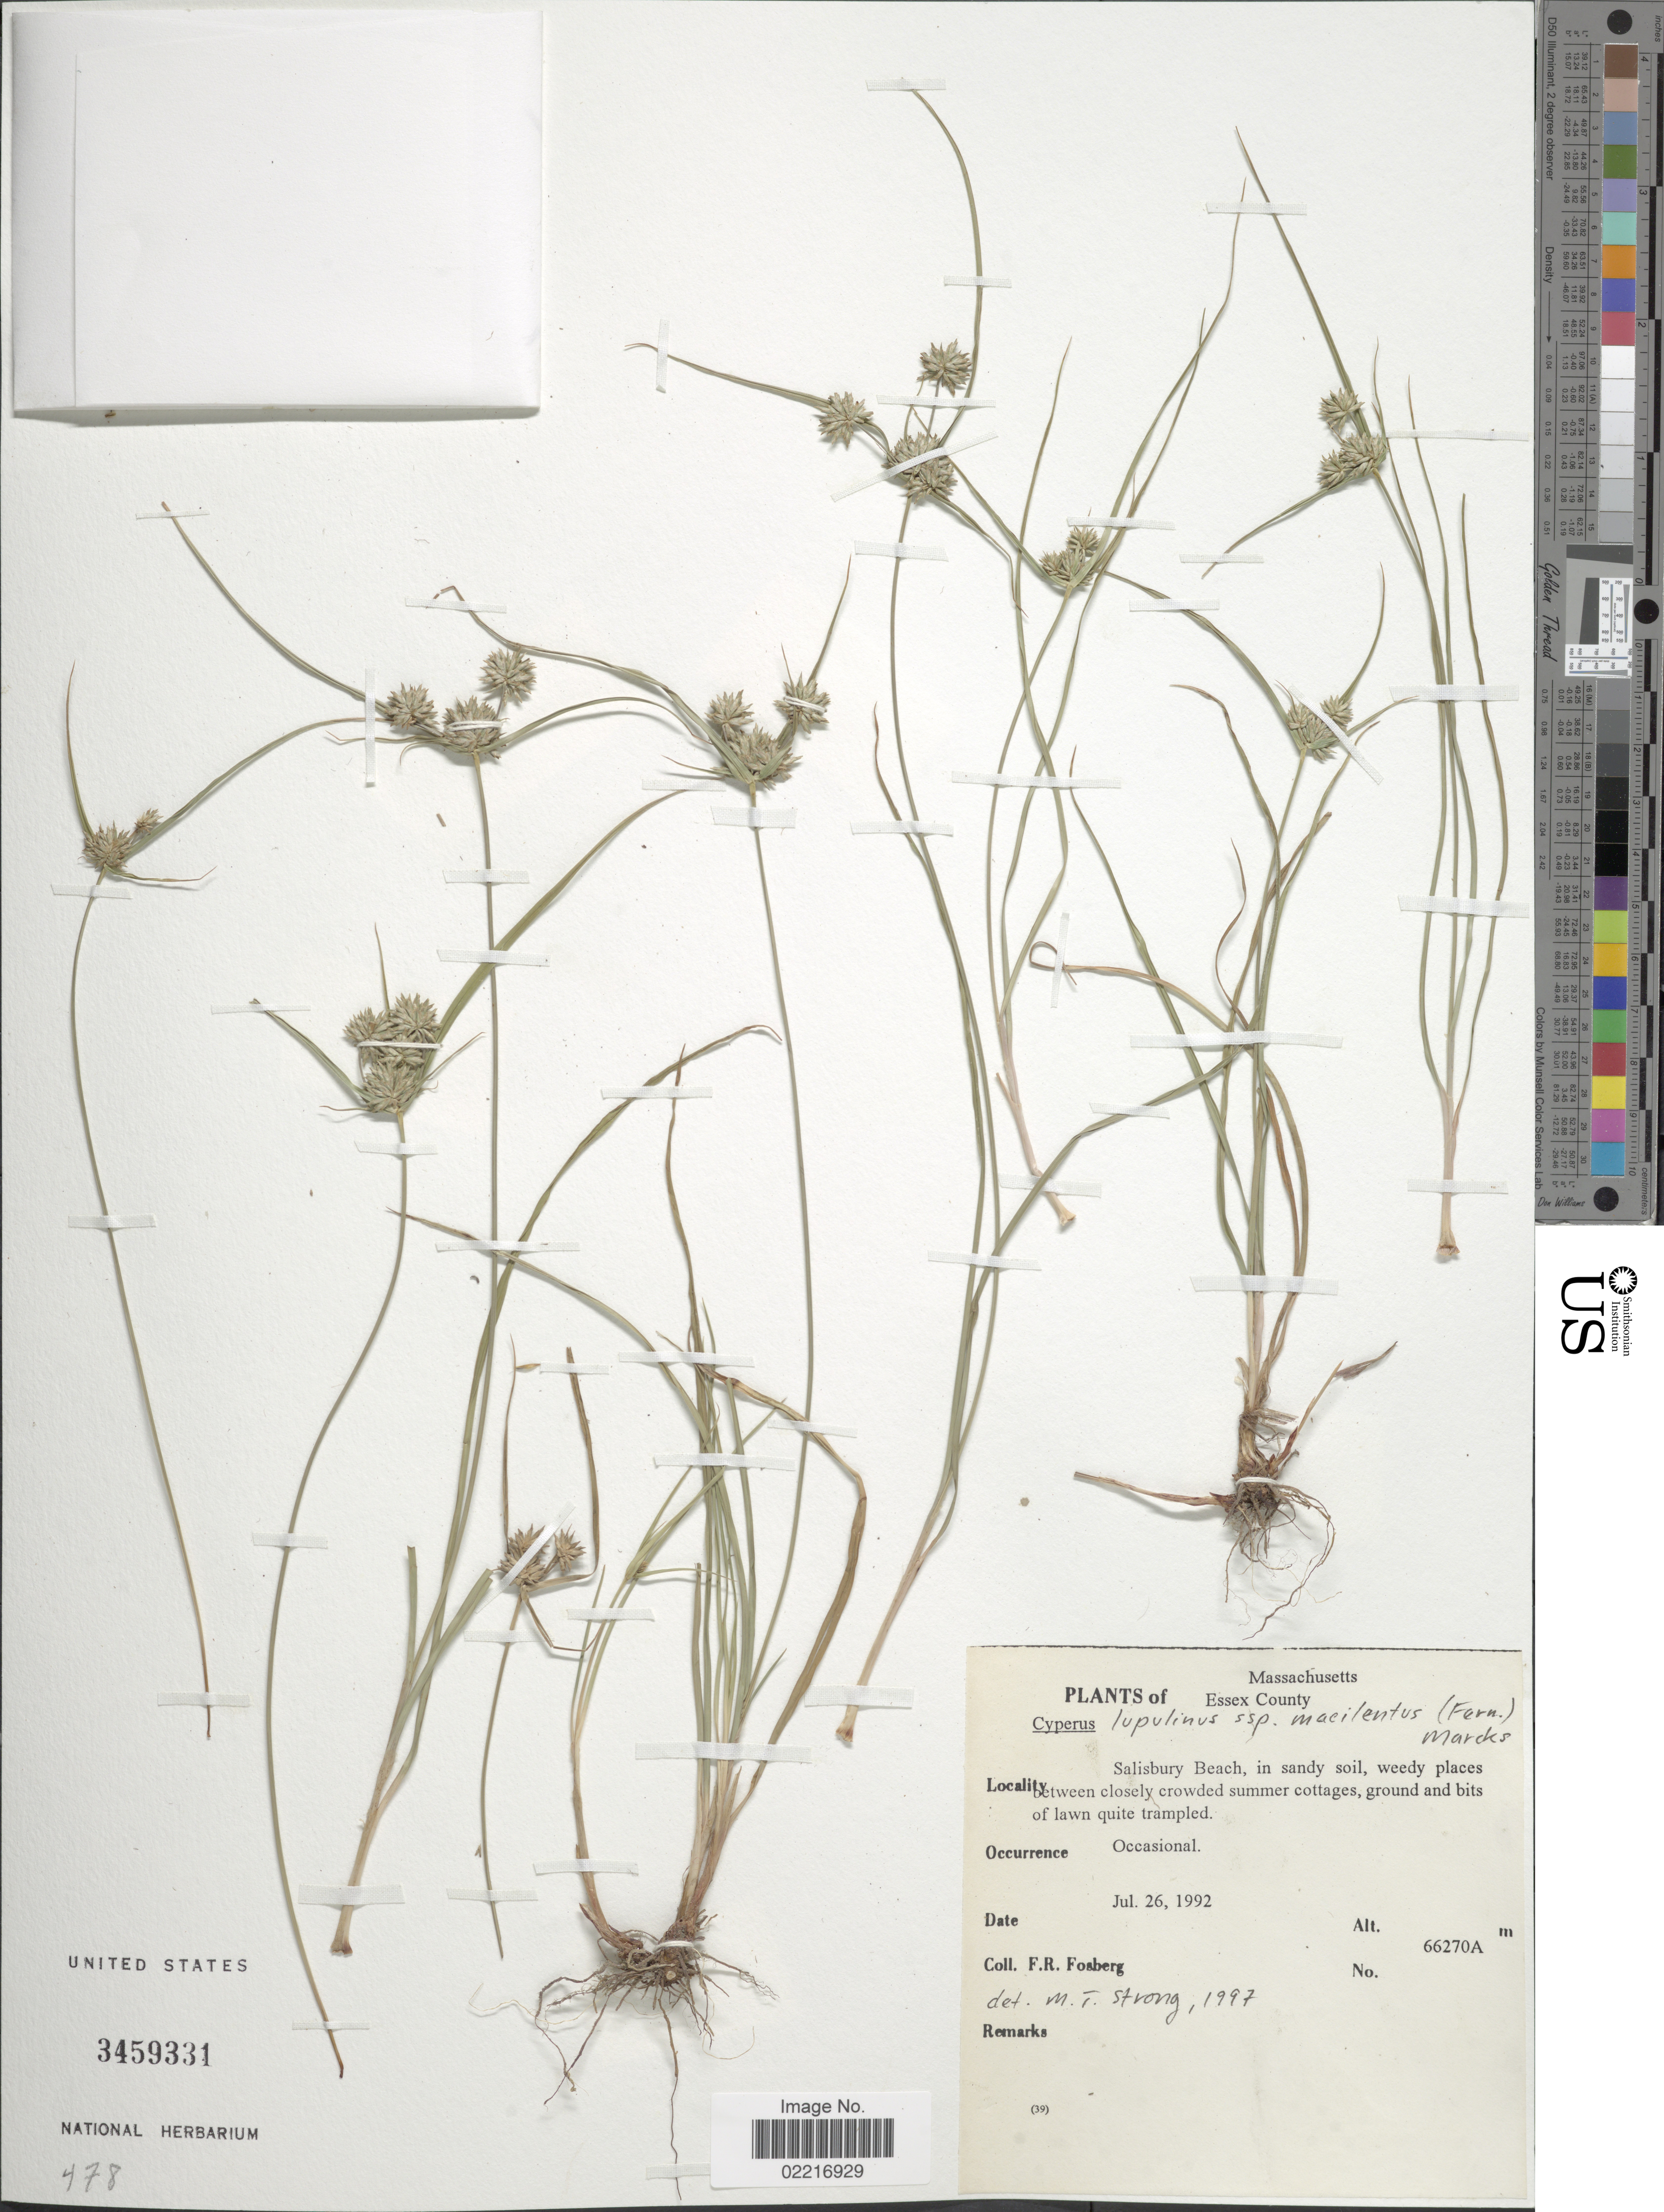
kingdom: Plantae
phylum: Tracheophyta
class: Liliopsida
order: Poales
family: Cyperaceae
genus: Cyperus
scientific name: Cyperus lupulinus subsp. macilentus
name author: (Fernald) Marcks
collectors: F. R. Fosberg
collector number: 66270A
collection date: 1992-07-26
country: United States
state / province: Massachusetts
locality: Essex County, Salisbury Beach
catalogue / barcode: US 3459331